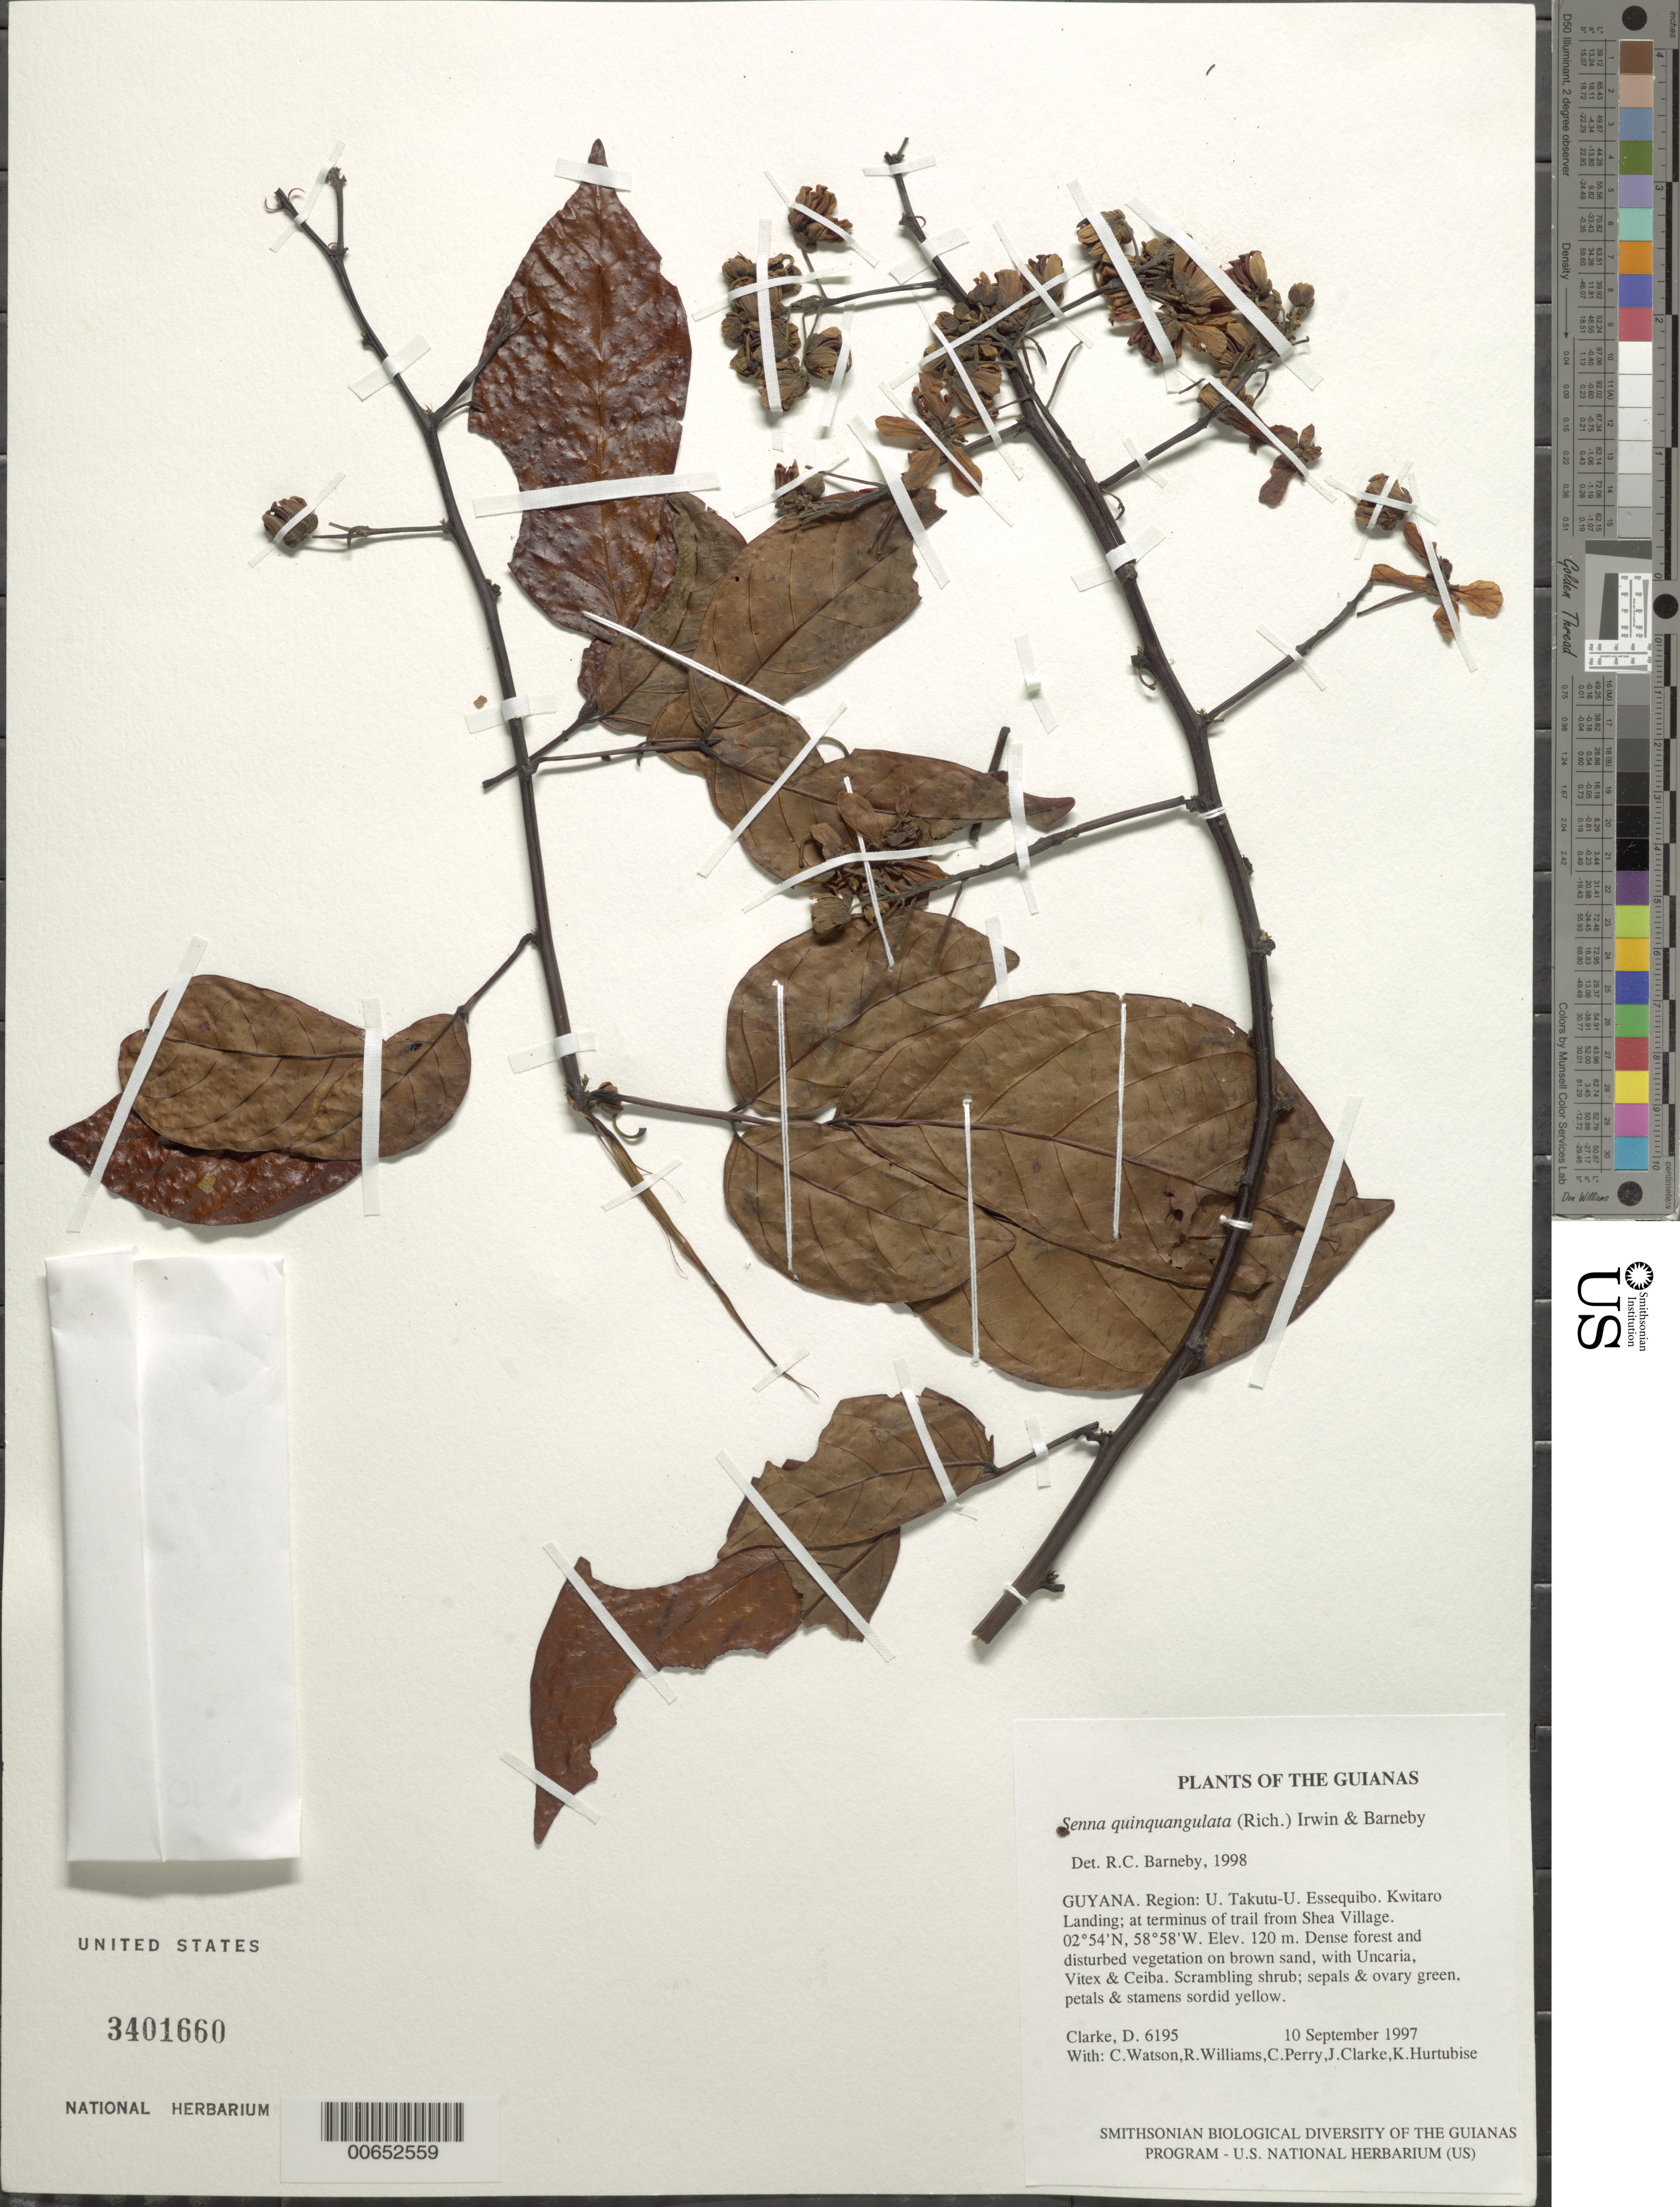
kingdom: Plantae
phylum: Tracheophyta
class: Magnoliopsida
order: Fabales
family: Fabaceae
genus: Senna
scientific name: Senna quinquangulata var. quinquangulata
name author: H.S. Irwin & Barneby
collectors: H. D. Clarke, C. Watson, R. Williams, C. Perry, J. Clarke & K. Hurtubise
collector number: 6195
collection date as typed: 10 September 1997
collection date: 1997-09-10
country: Guyana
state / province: U. Takutu-U. Essequibo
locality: Kwitaro Landing; at terminus of trail from Shea Village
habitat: Dense forest and disturbed vegetation on brown sand, with Uncaria, Vitex & Ceiba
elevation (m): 120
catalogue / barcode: US 3401660